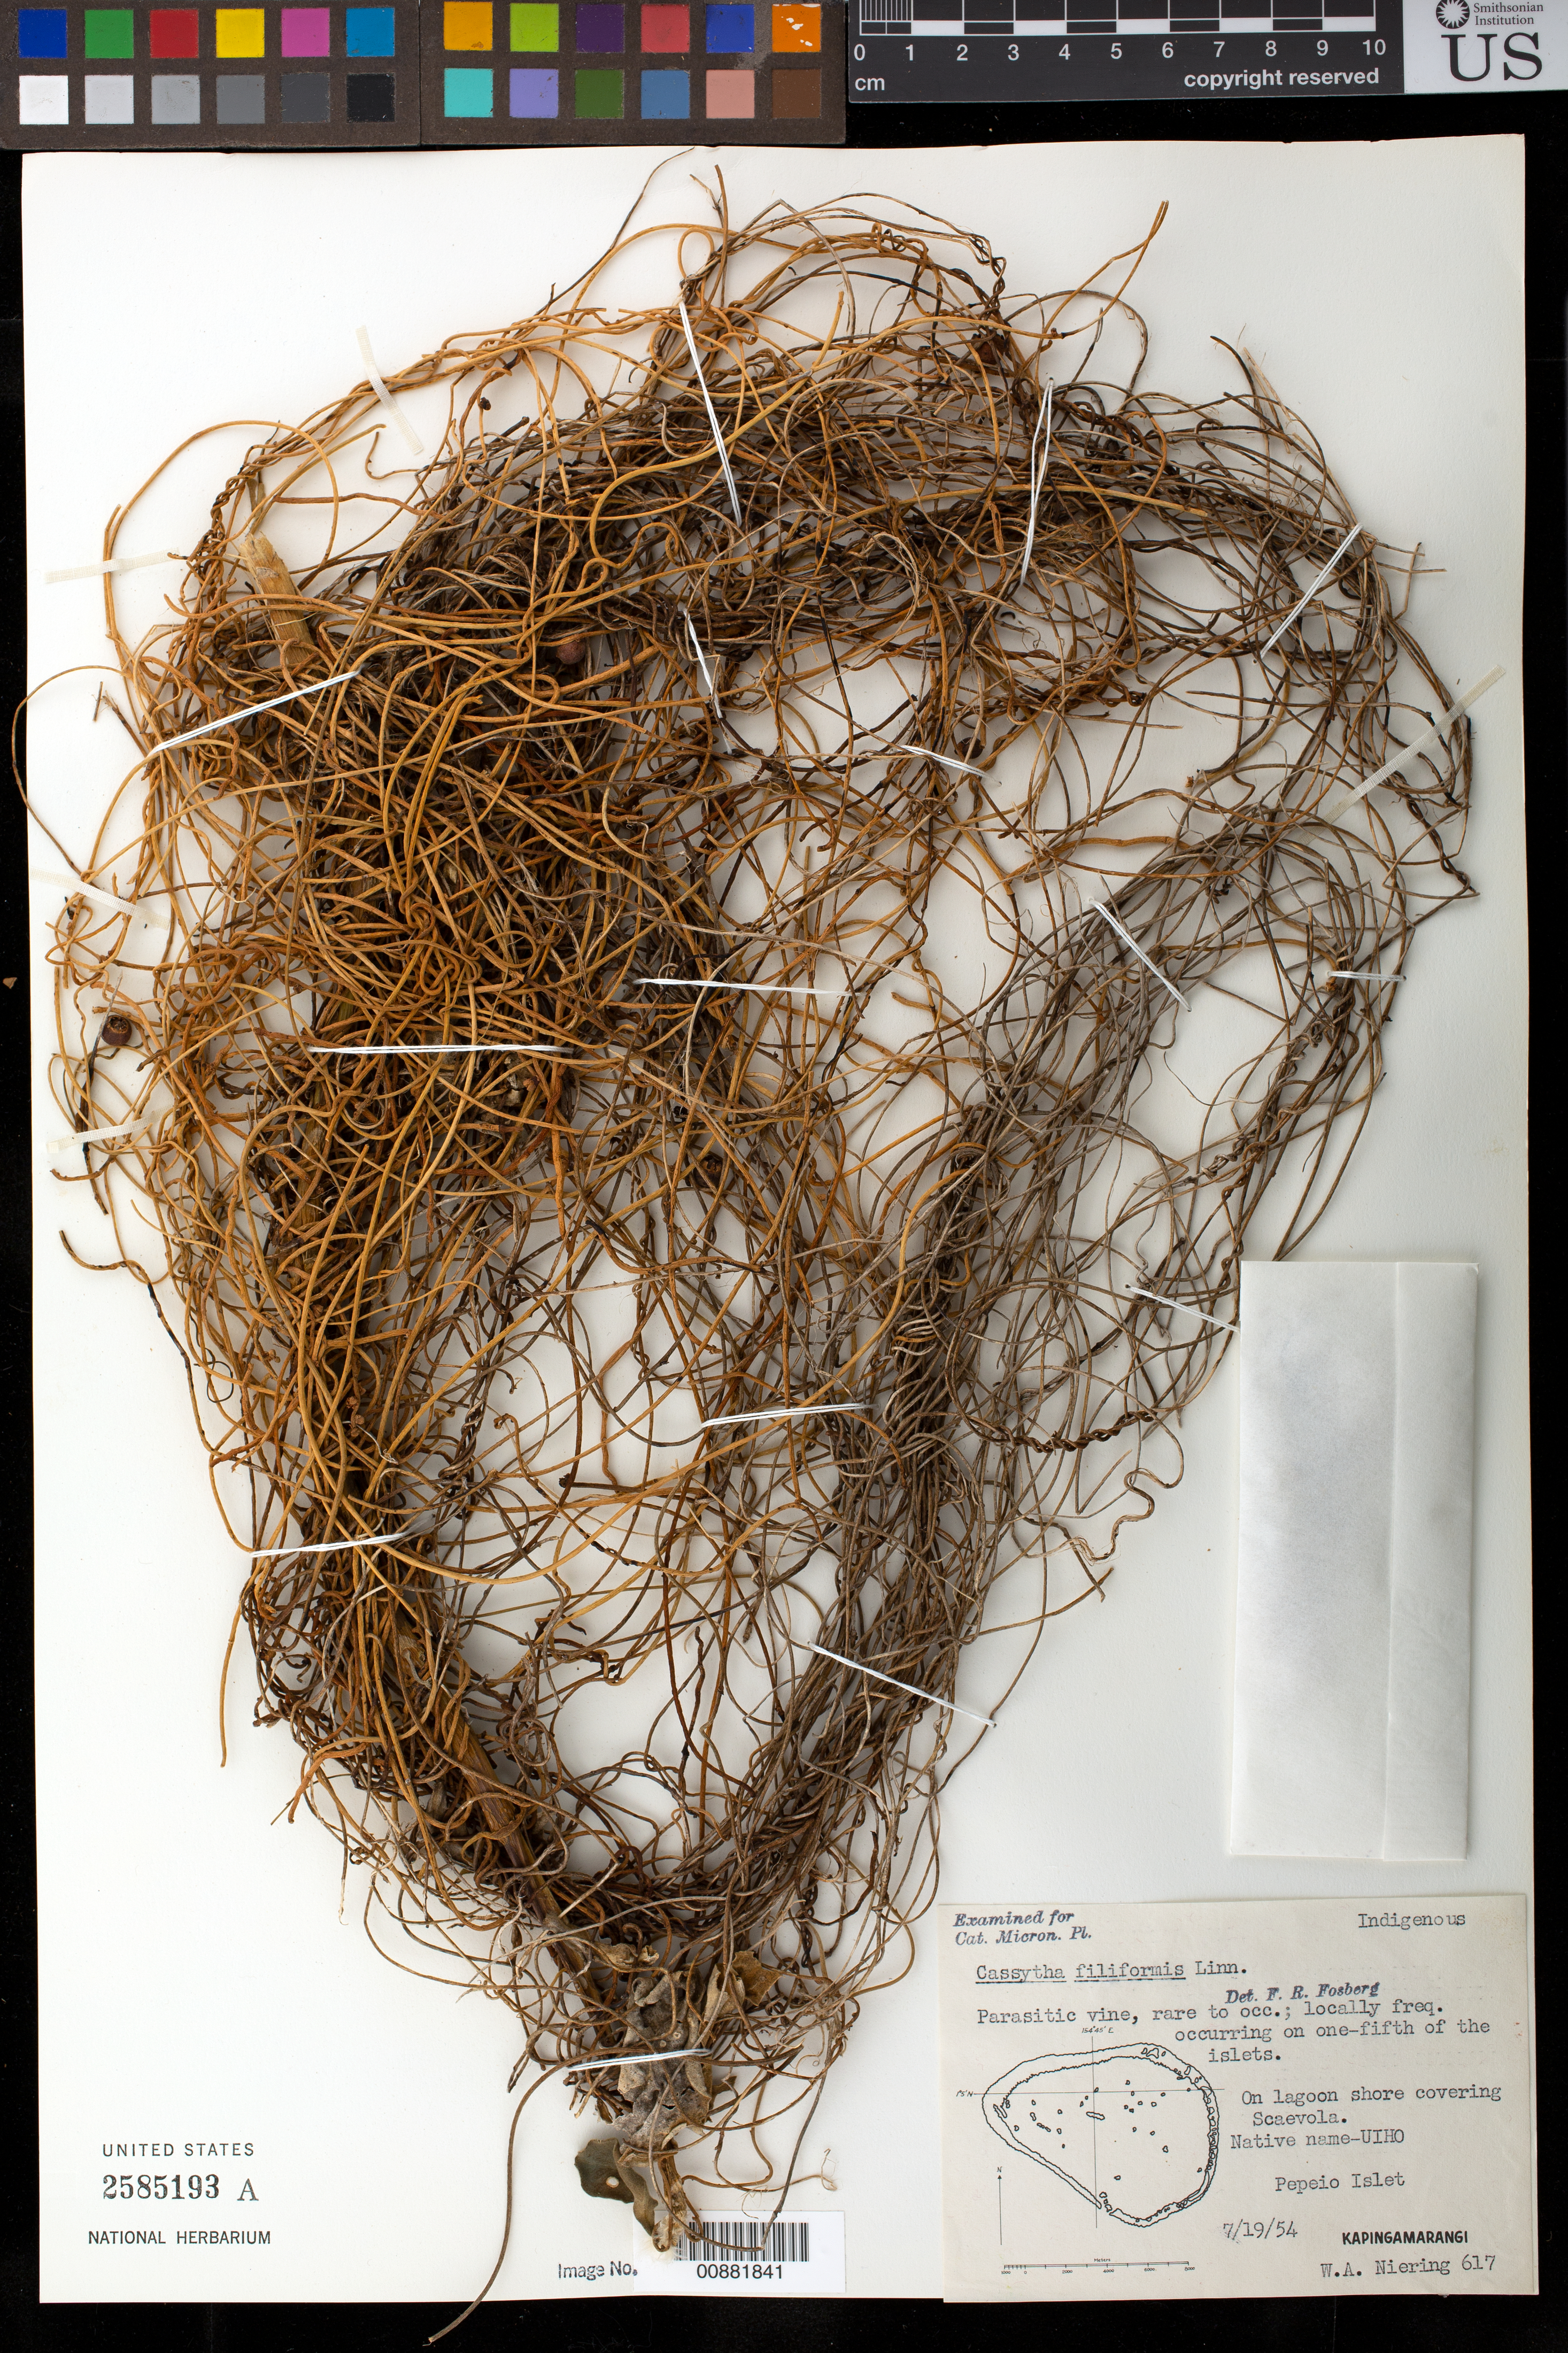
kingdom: Plantae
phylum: Tracheophyta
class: Magnoliopsida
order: Laurales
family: Lauraceae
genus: Cassytha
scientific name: Cassytha filiformis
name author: L.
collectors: W. Niering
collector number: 617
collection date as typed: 19 Jul 1954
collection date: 1954-07-19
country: Micronesia, Federated States of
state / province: Pohnpei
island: Kapingamarangi Atoll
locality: Lagoon shore covering Scaevola; Pepio Islet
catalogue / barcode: US 2585193